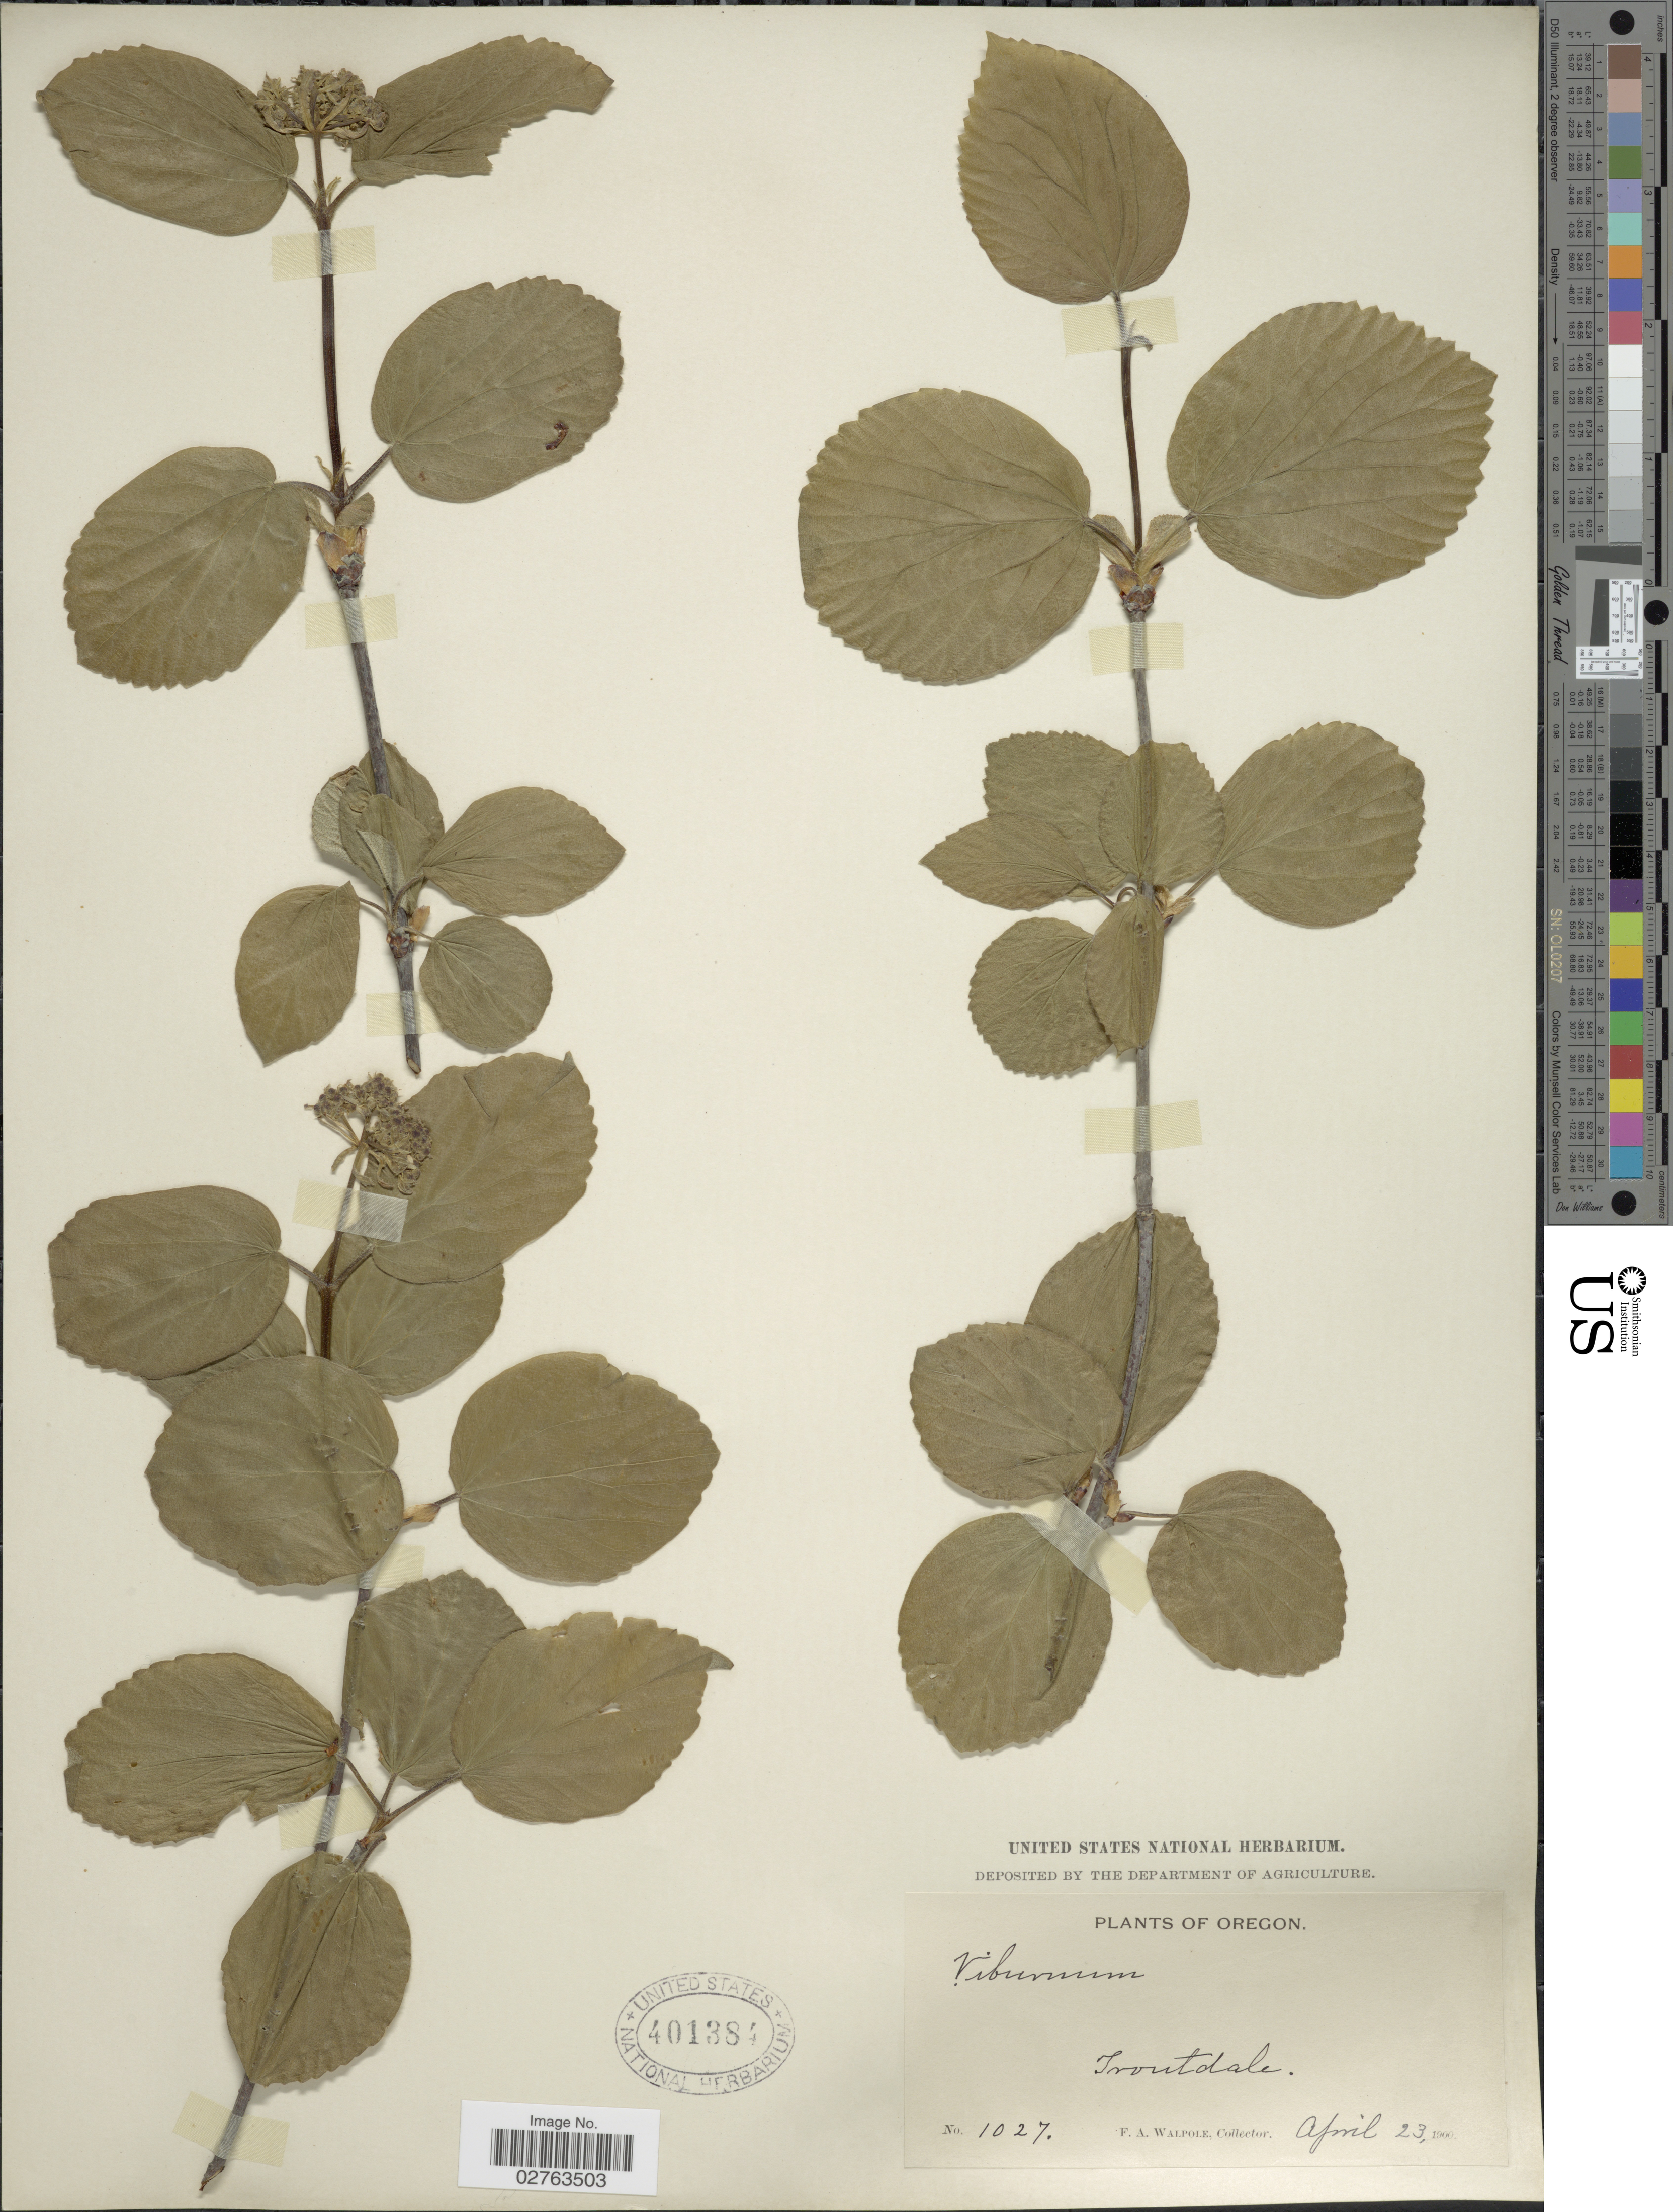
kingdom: Plantae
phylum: Tracheophyta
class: Magnoliopsida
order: Dipsacales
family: Viburnaceae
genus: Viburnum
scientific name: Viburnum ellipticum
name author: Hook.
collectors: F. Walpole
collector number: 1027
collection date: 1900-04-23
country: United States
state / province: Oregon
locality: Troutdale.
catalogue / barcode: US 401384